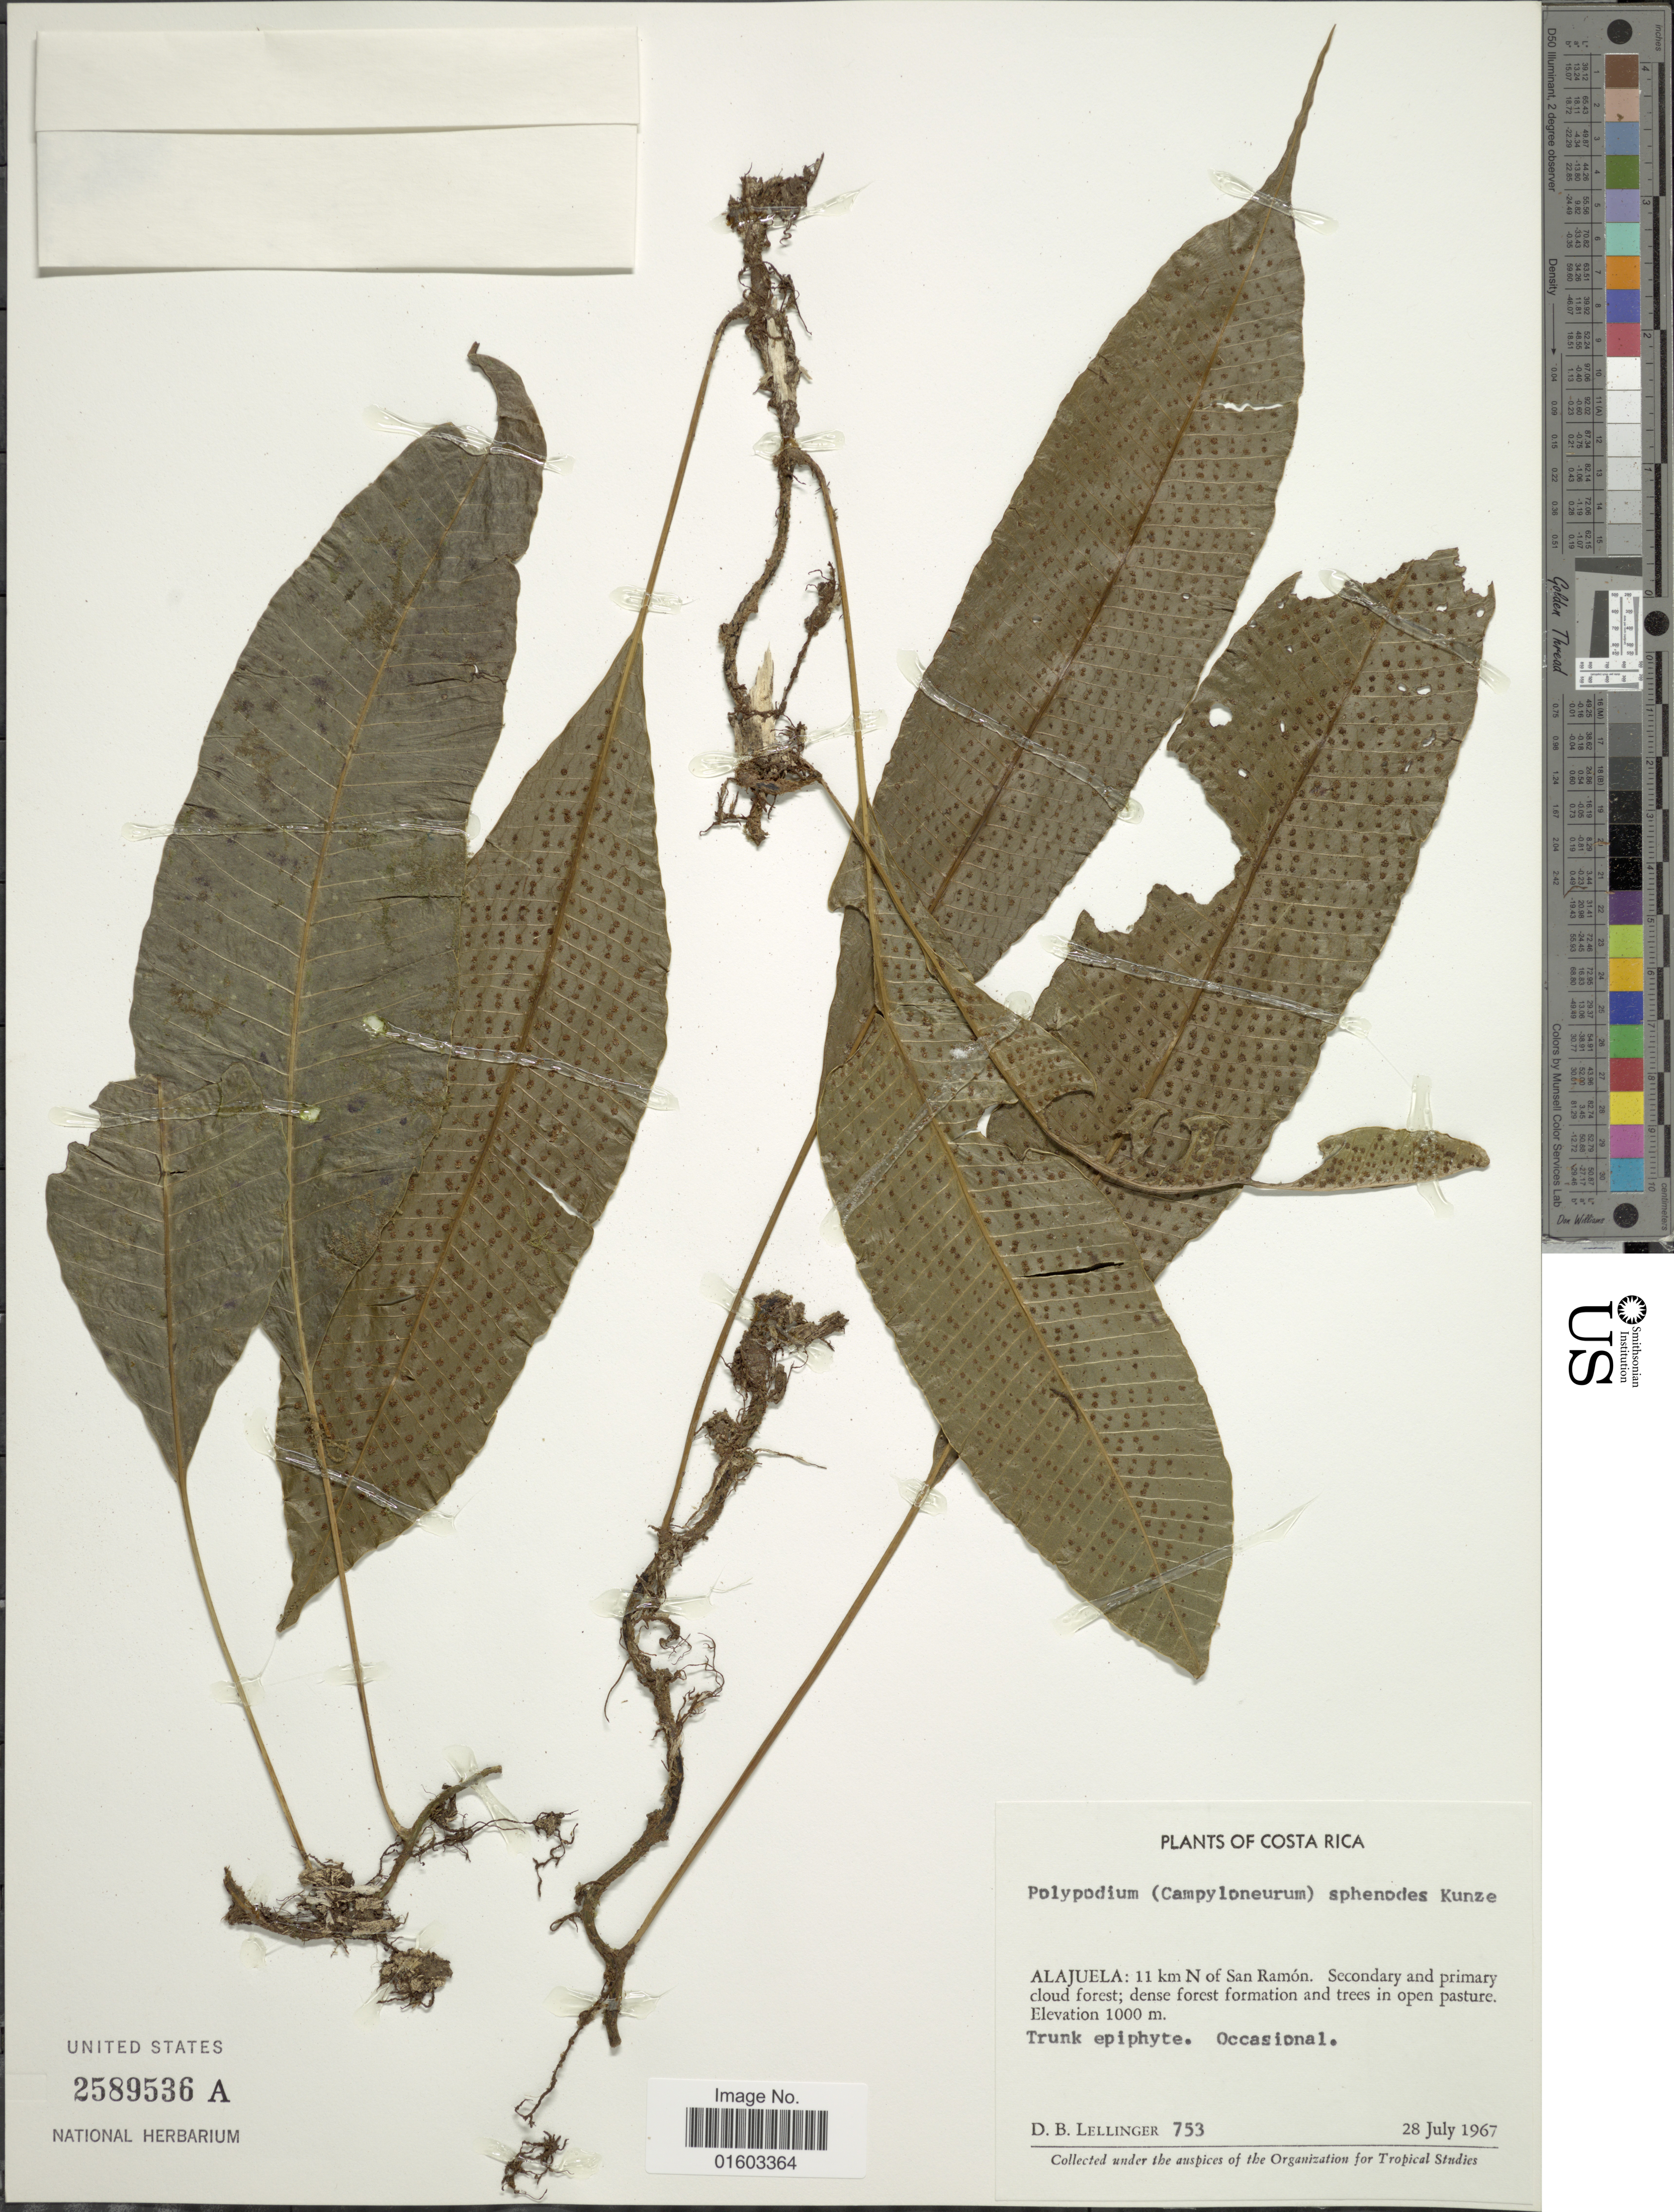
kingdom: Plantae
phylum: Tracheophyta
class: Polypodiopsida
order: Polypodiales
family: Polypodiaceae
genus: Campyloneurum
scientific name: Campyloneurum wercklei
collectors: D. B. Lellinger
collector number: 753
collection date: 1967-07-28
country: Costa Rica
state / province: Alajuela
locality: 11 km N of San Ramon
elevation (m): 1000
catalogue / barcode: US 2589536A